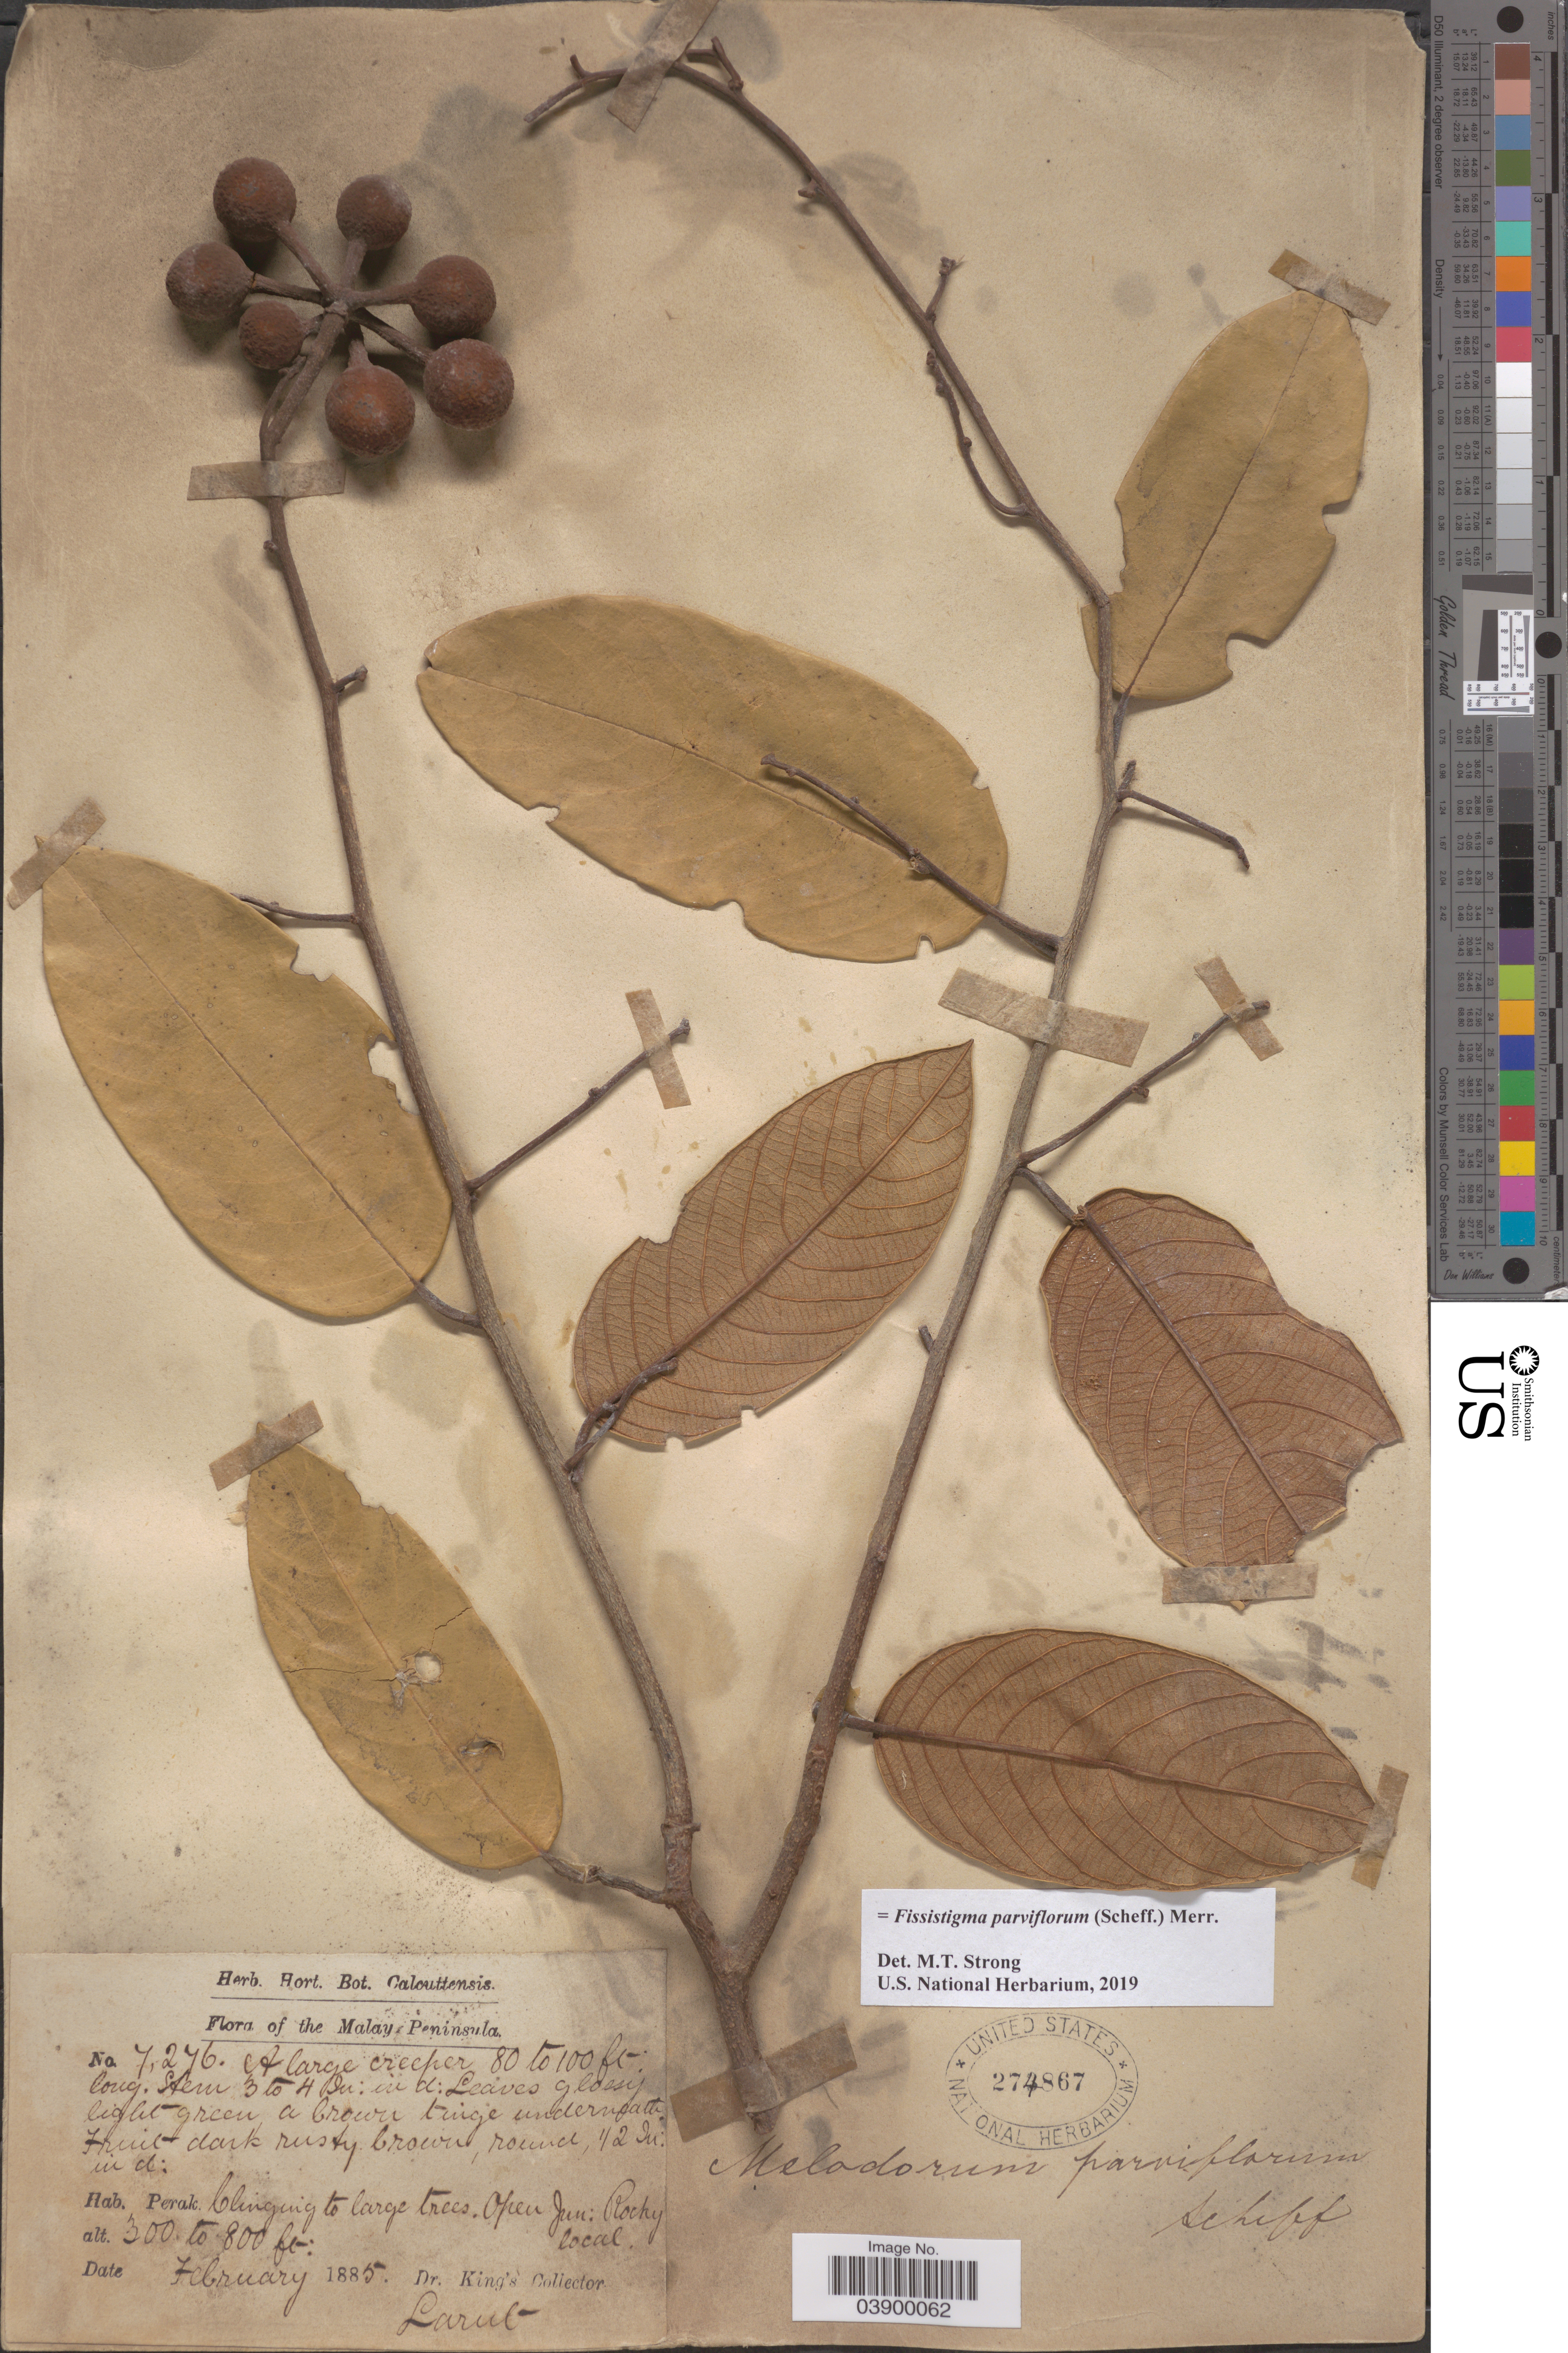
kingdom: Plantae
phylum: Tracheophyta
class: Magnoliopsida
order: Magnoliales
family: Annonaceae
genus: Fissistigma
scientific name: Fissistigma parviflorum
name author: (Stapf) Merr.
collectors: Dr. King's collector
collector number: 7276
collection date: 1885-02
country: Malaysia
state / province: Perak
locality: The Malaya Peninsula. Larut.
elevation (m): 91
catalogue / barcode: US 274867